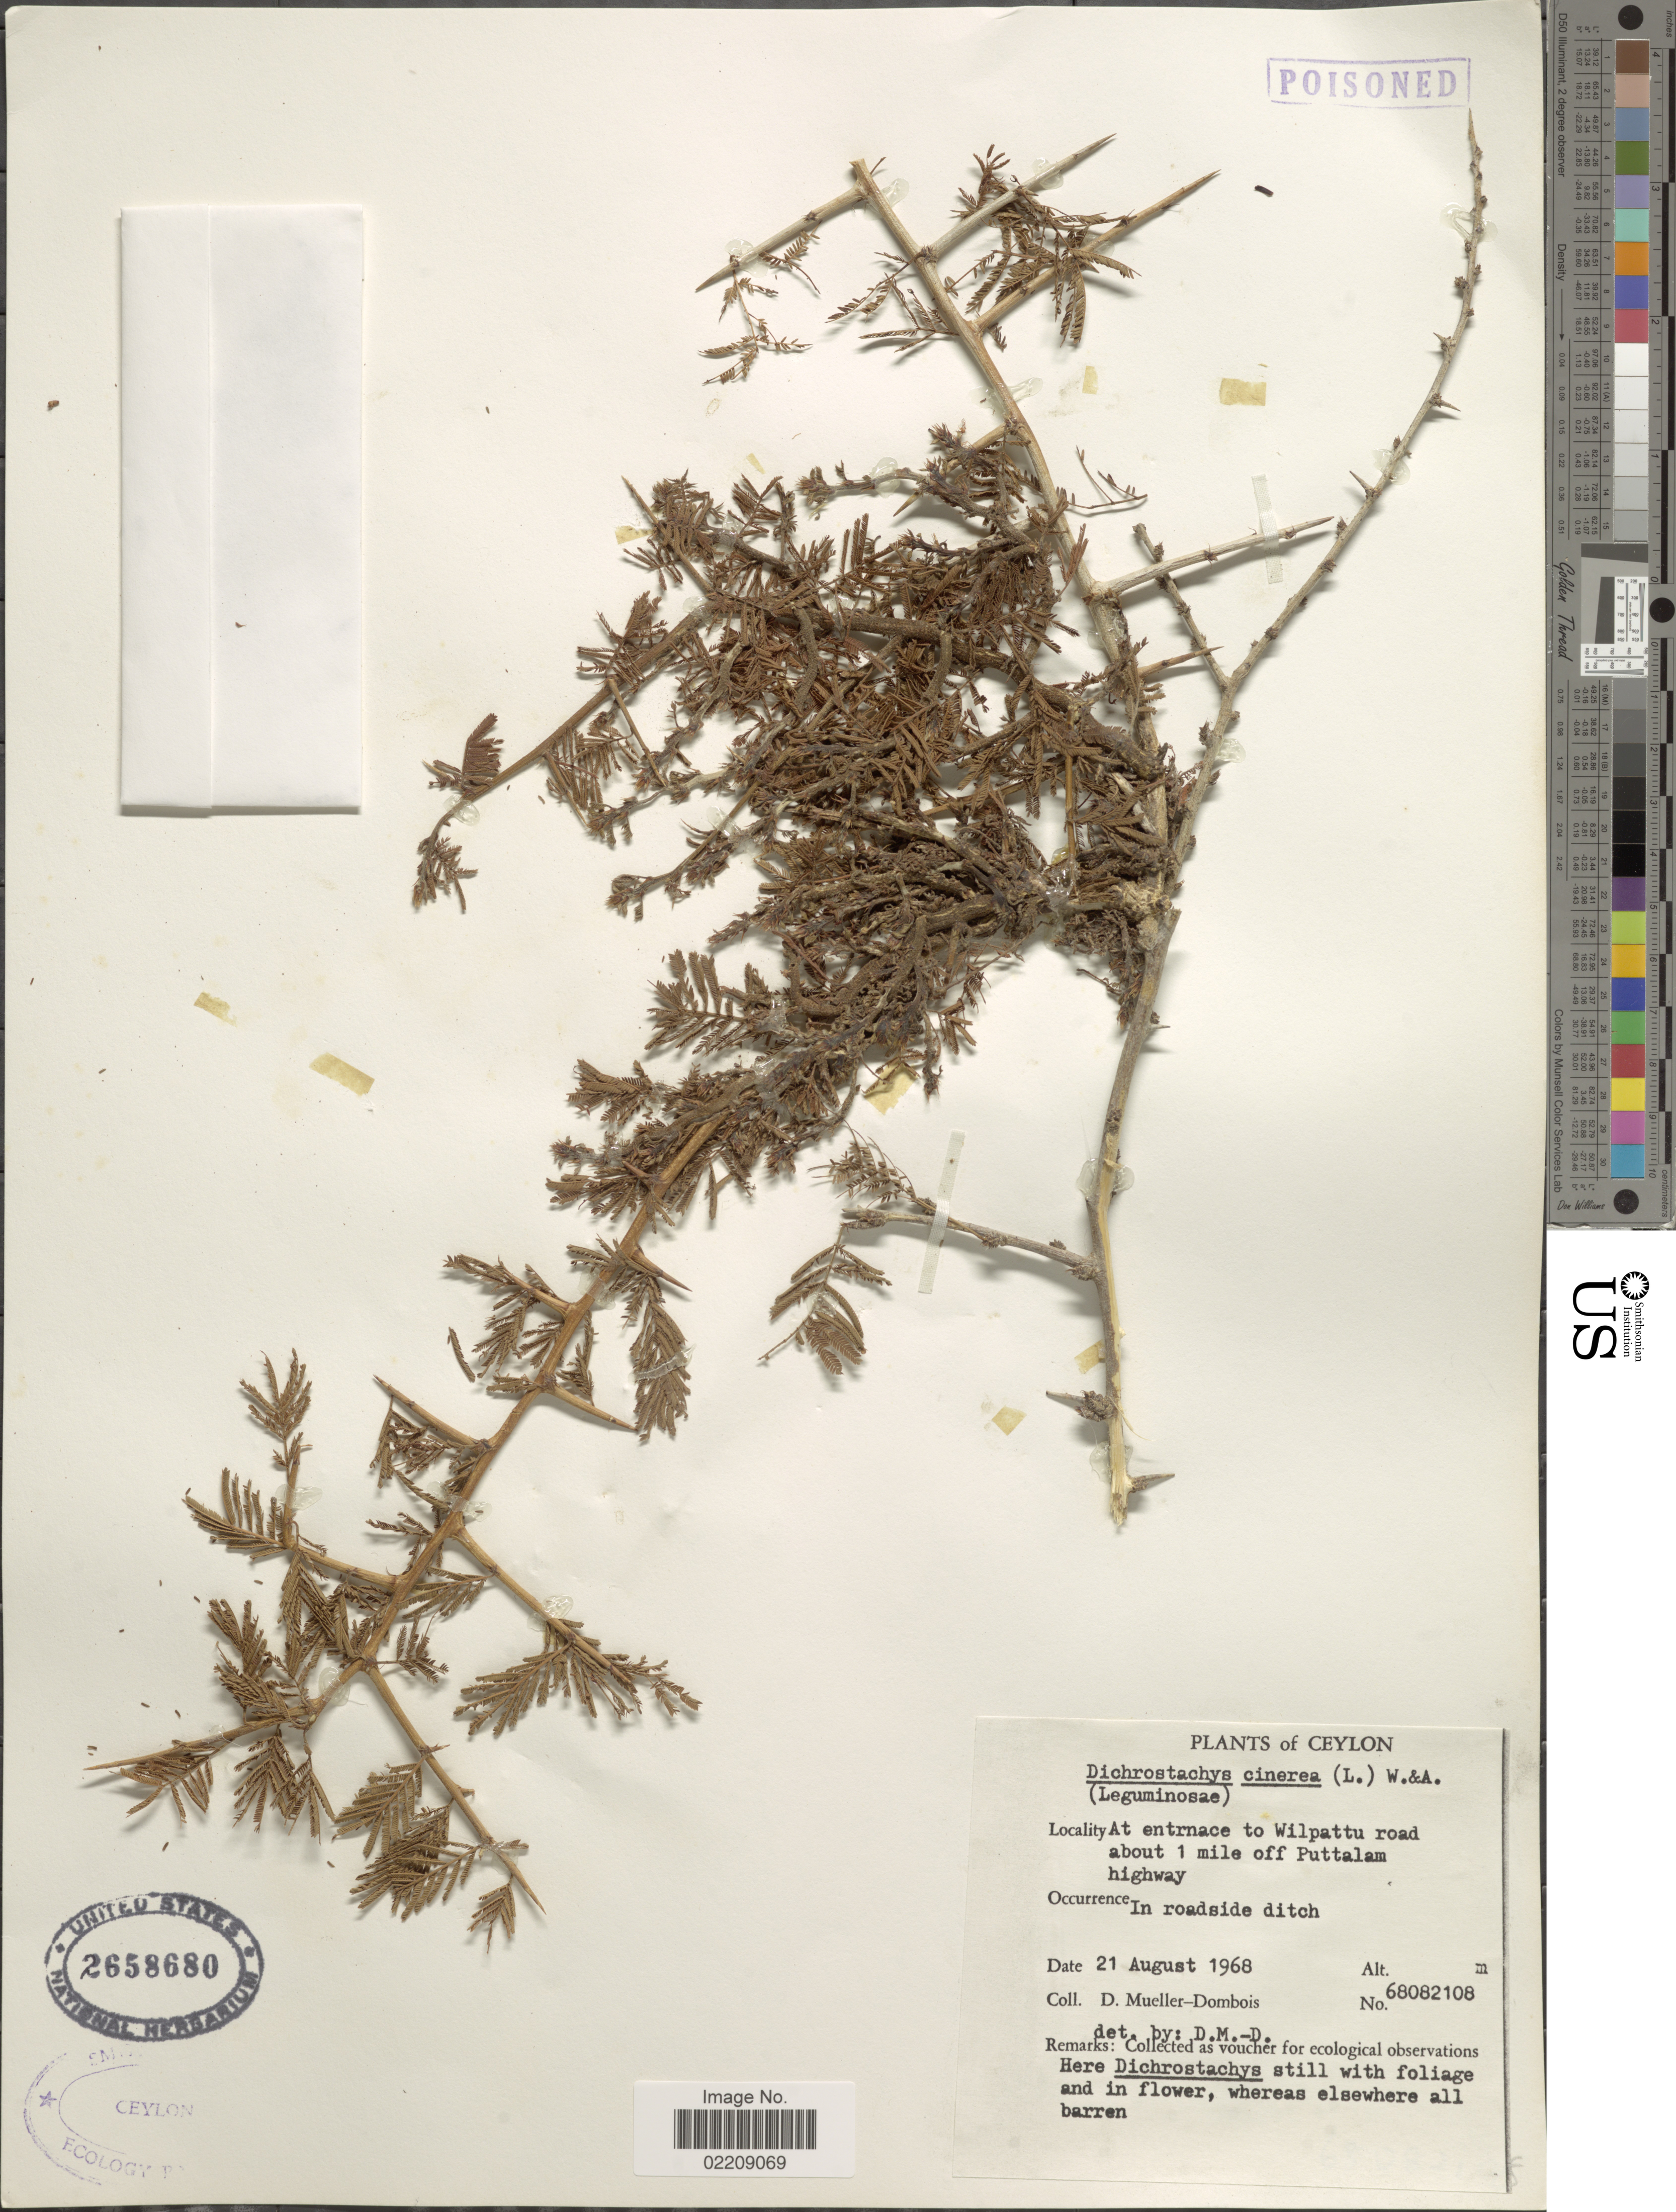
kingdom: Plantae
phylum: Tracheophyta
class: Magnoliopsida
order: Fabales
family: Fabaceae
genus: Dichrostachys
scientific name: Dichrostachys cinerea R. Vig., nom. illeg.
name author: R. Vig.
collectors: D. Mueller-Dombois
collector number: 68082108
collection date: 1968-08-21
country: Sri Lanka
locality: Ceylon, At entrnace to Wilpattu road about 1 mile off Puttalam highway, In roadside ditch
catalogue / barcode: US 2658680